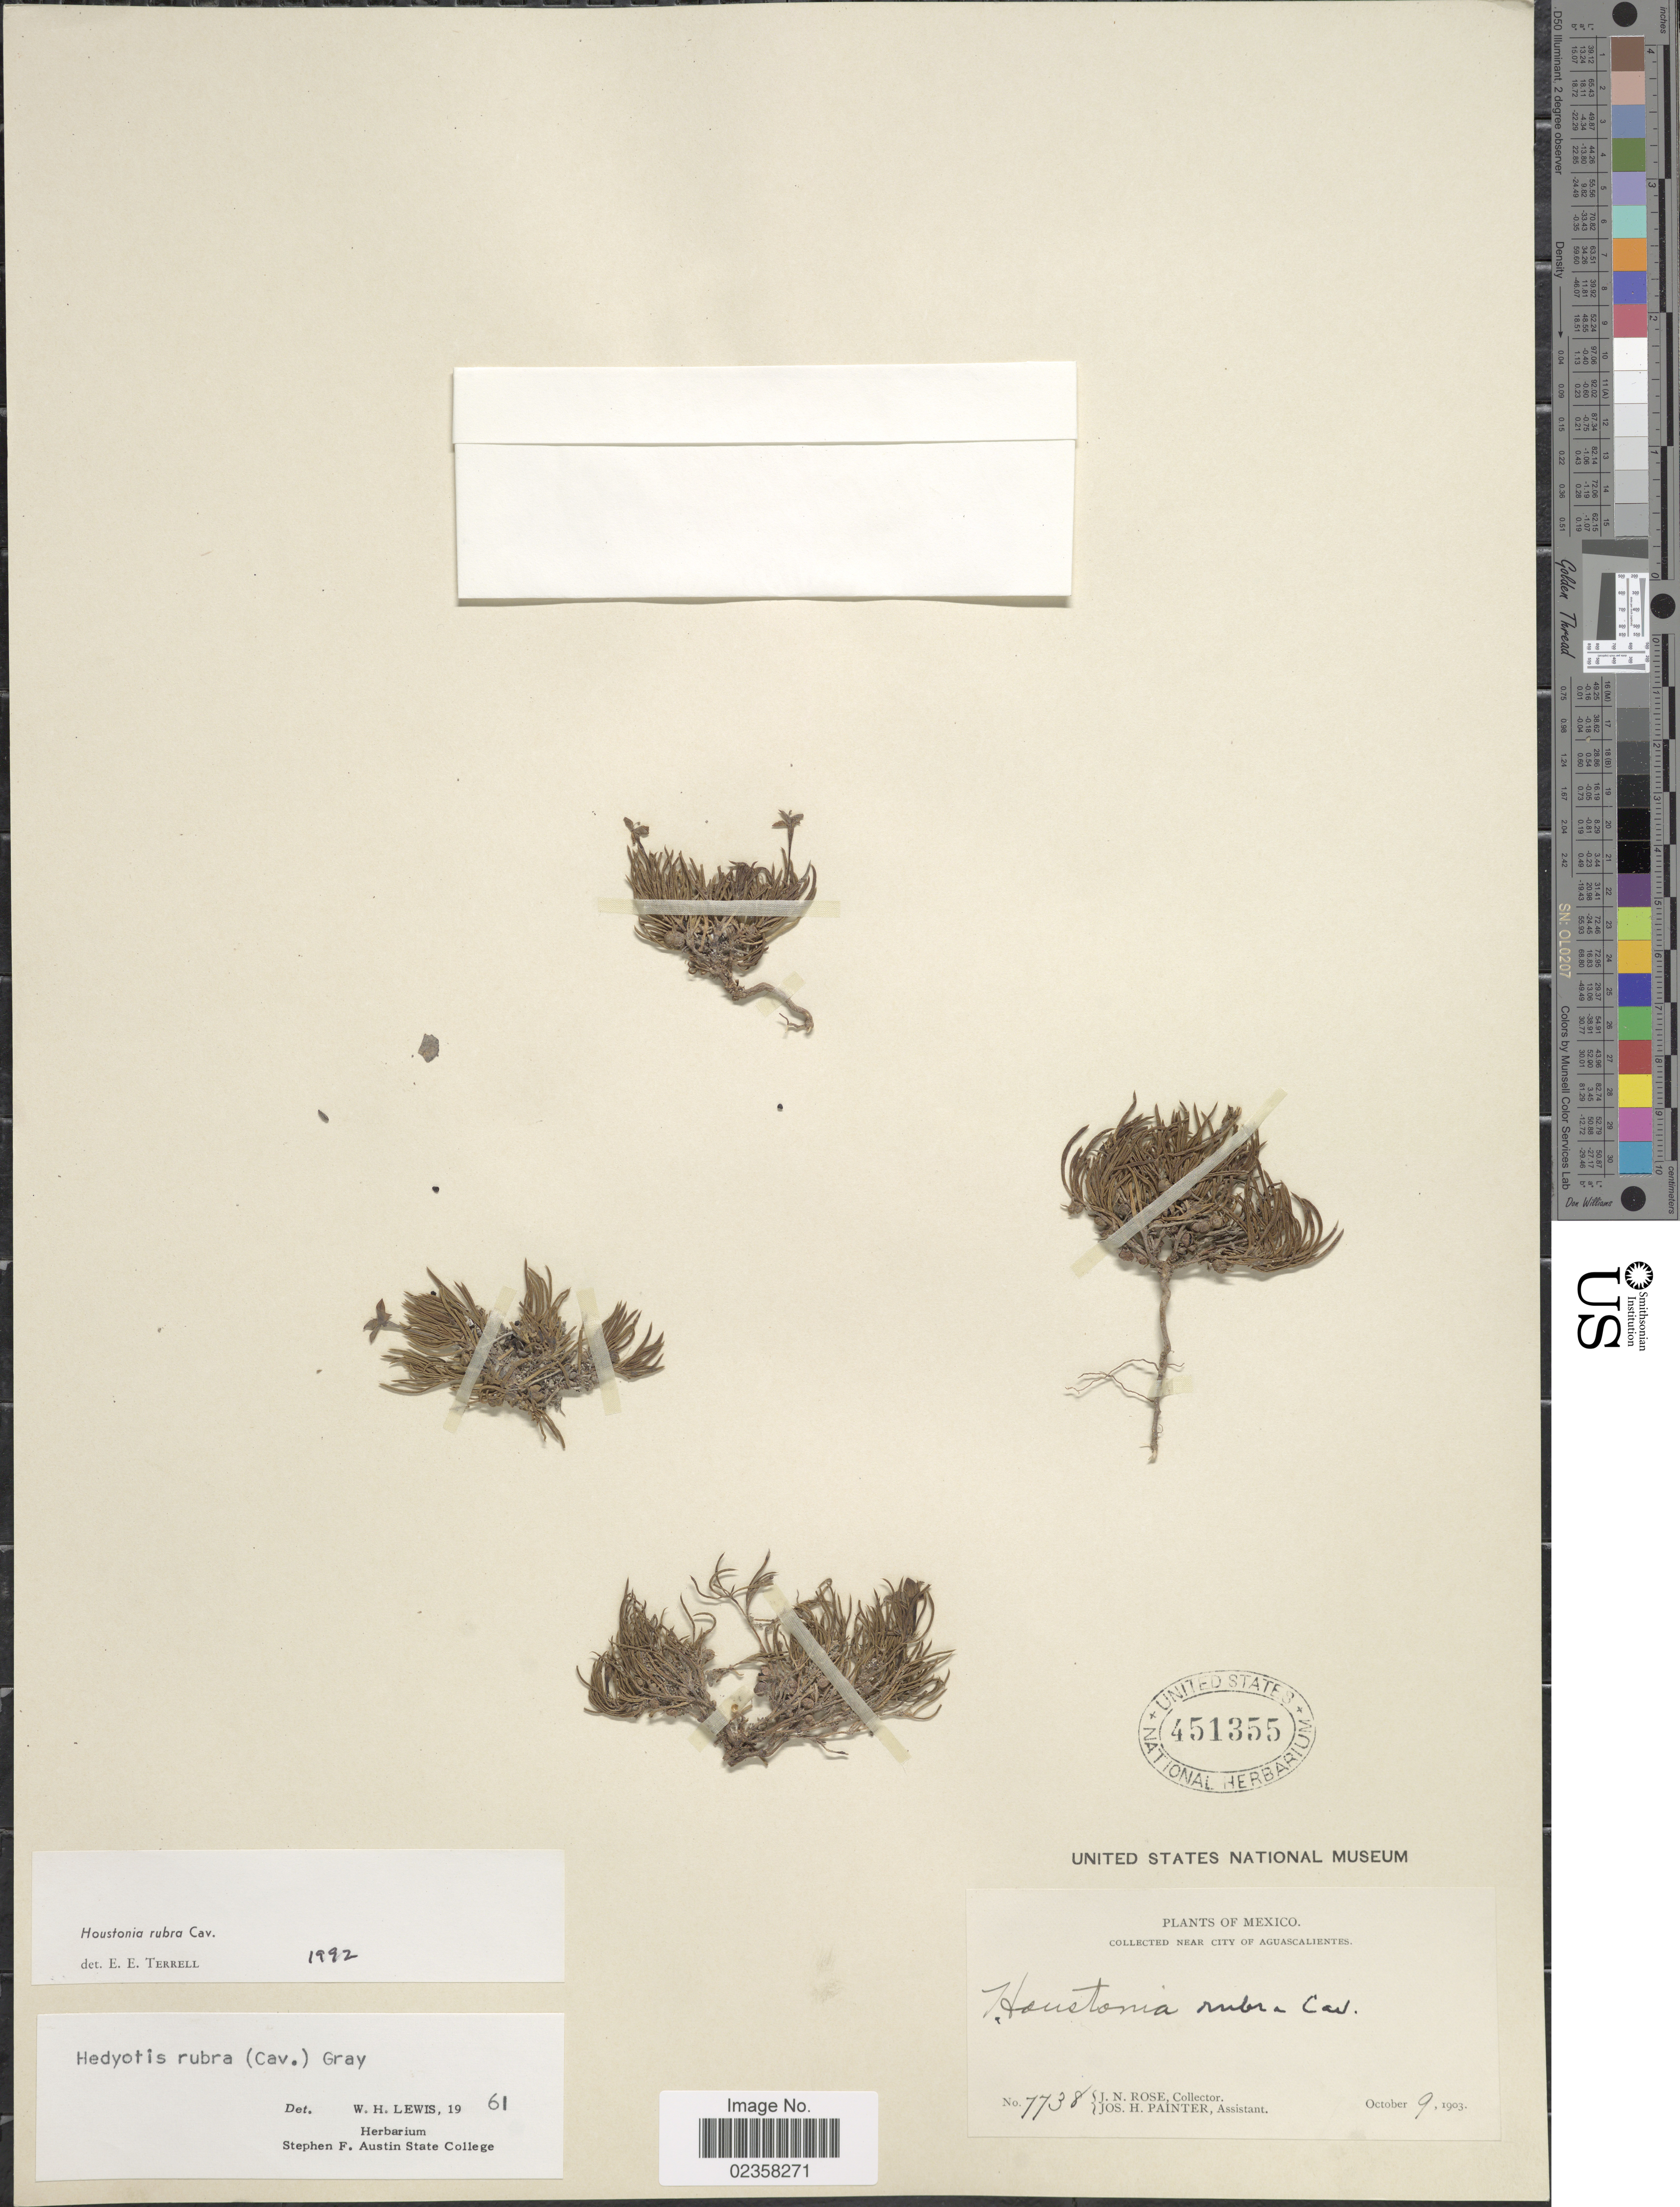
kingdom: Plantae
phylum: Tracheophyta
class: Magnoliopsida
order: Gentianales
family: Rubiaceae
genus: Houstonia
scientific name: Houstonia rubra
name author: Cav.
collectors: J. N. Rose & J. H. Painter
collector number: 7738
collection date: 1903-10-09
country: Mexico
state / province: Aguascalientes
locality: Near city of Aguascalientes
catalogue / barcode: US 451355